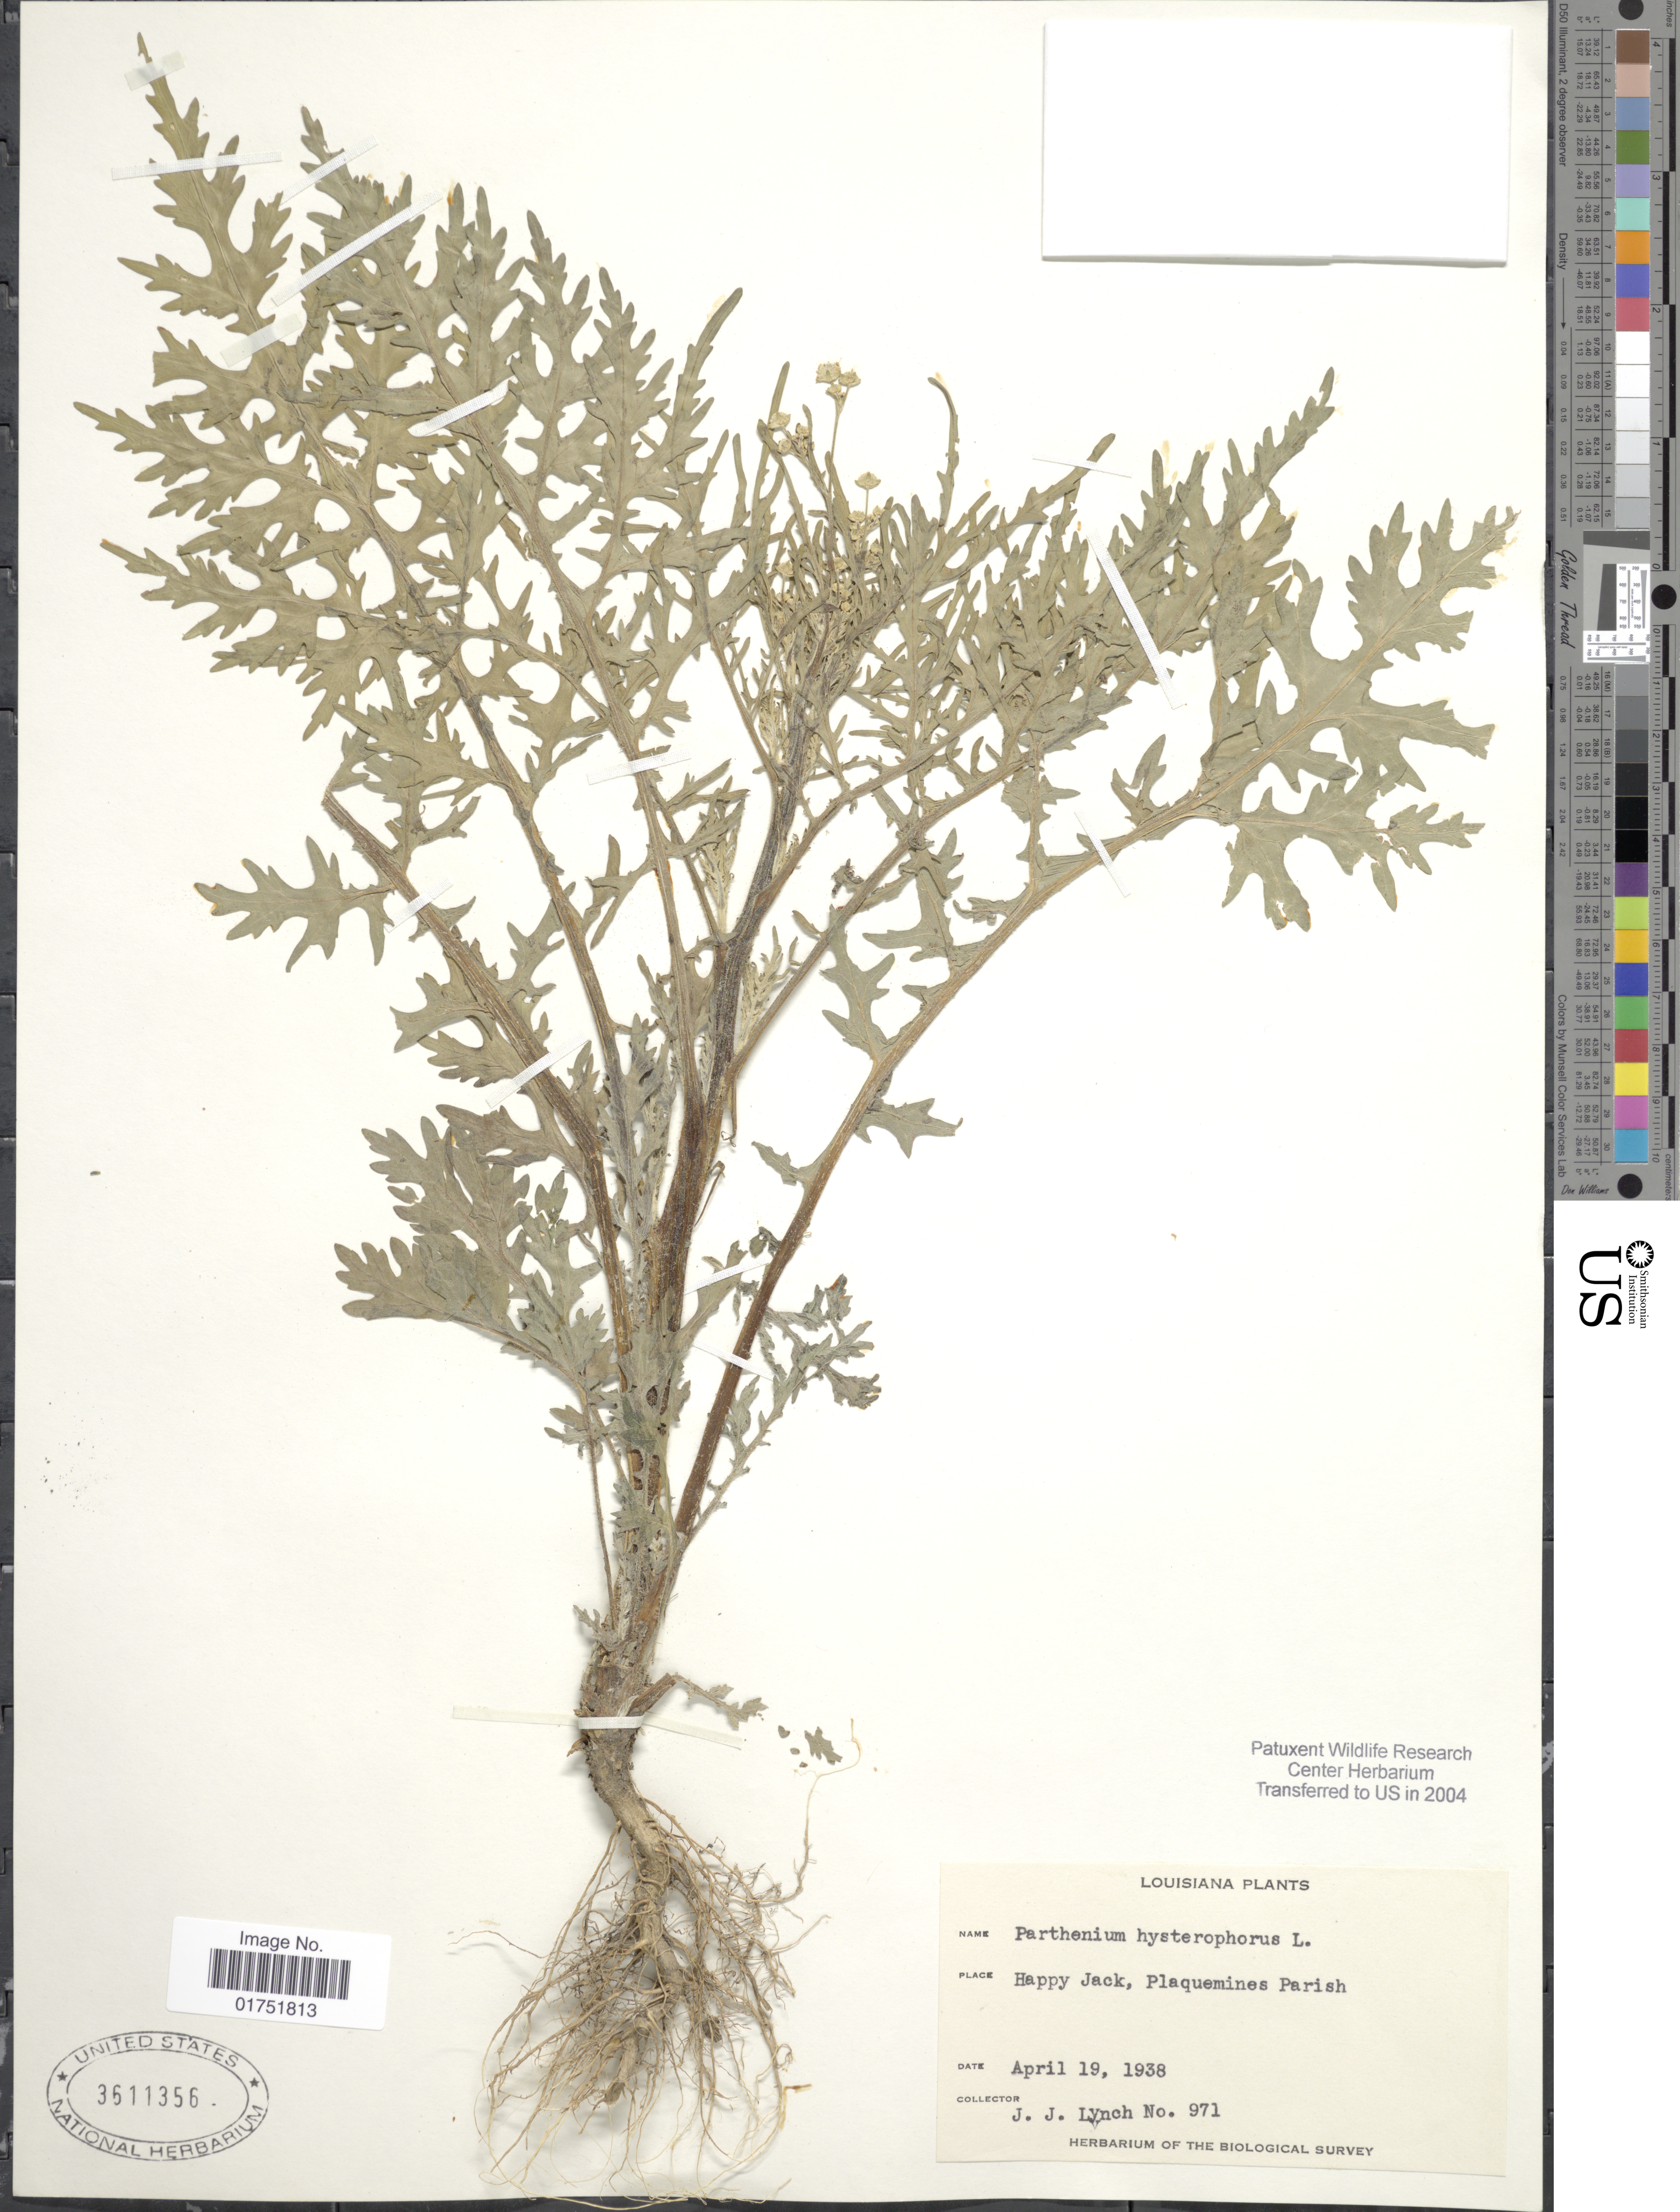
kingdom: Plantae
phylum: Tracheophyta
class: Magnoliopsida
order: Asterales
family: Asteraceae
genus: Parthenium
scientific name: Parthenium hysterophorus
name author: L.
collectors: J. Lynch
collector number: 971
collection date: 1938-04-19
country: United States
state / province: Louisiana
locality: Happy Jack, Plaquemines Parish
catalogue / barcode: US 3611356